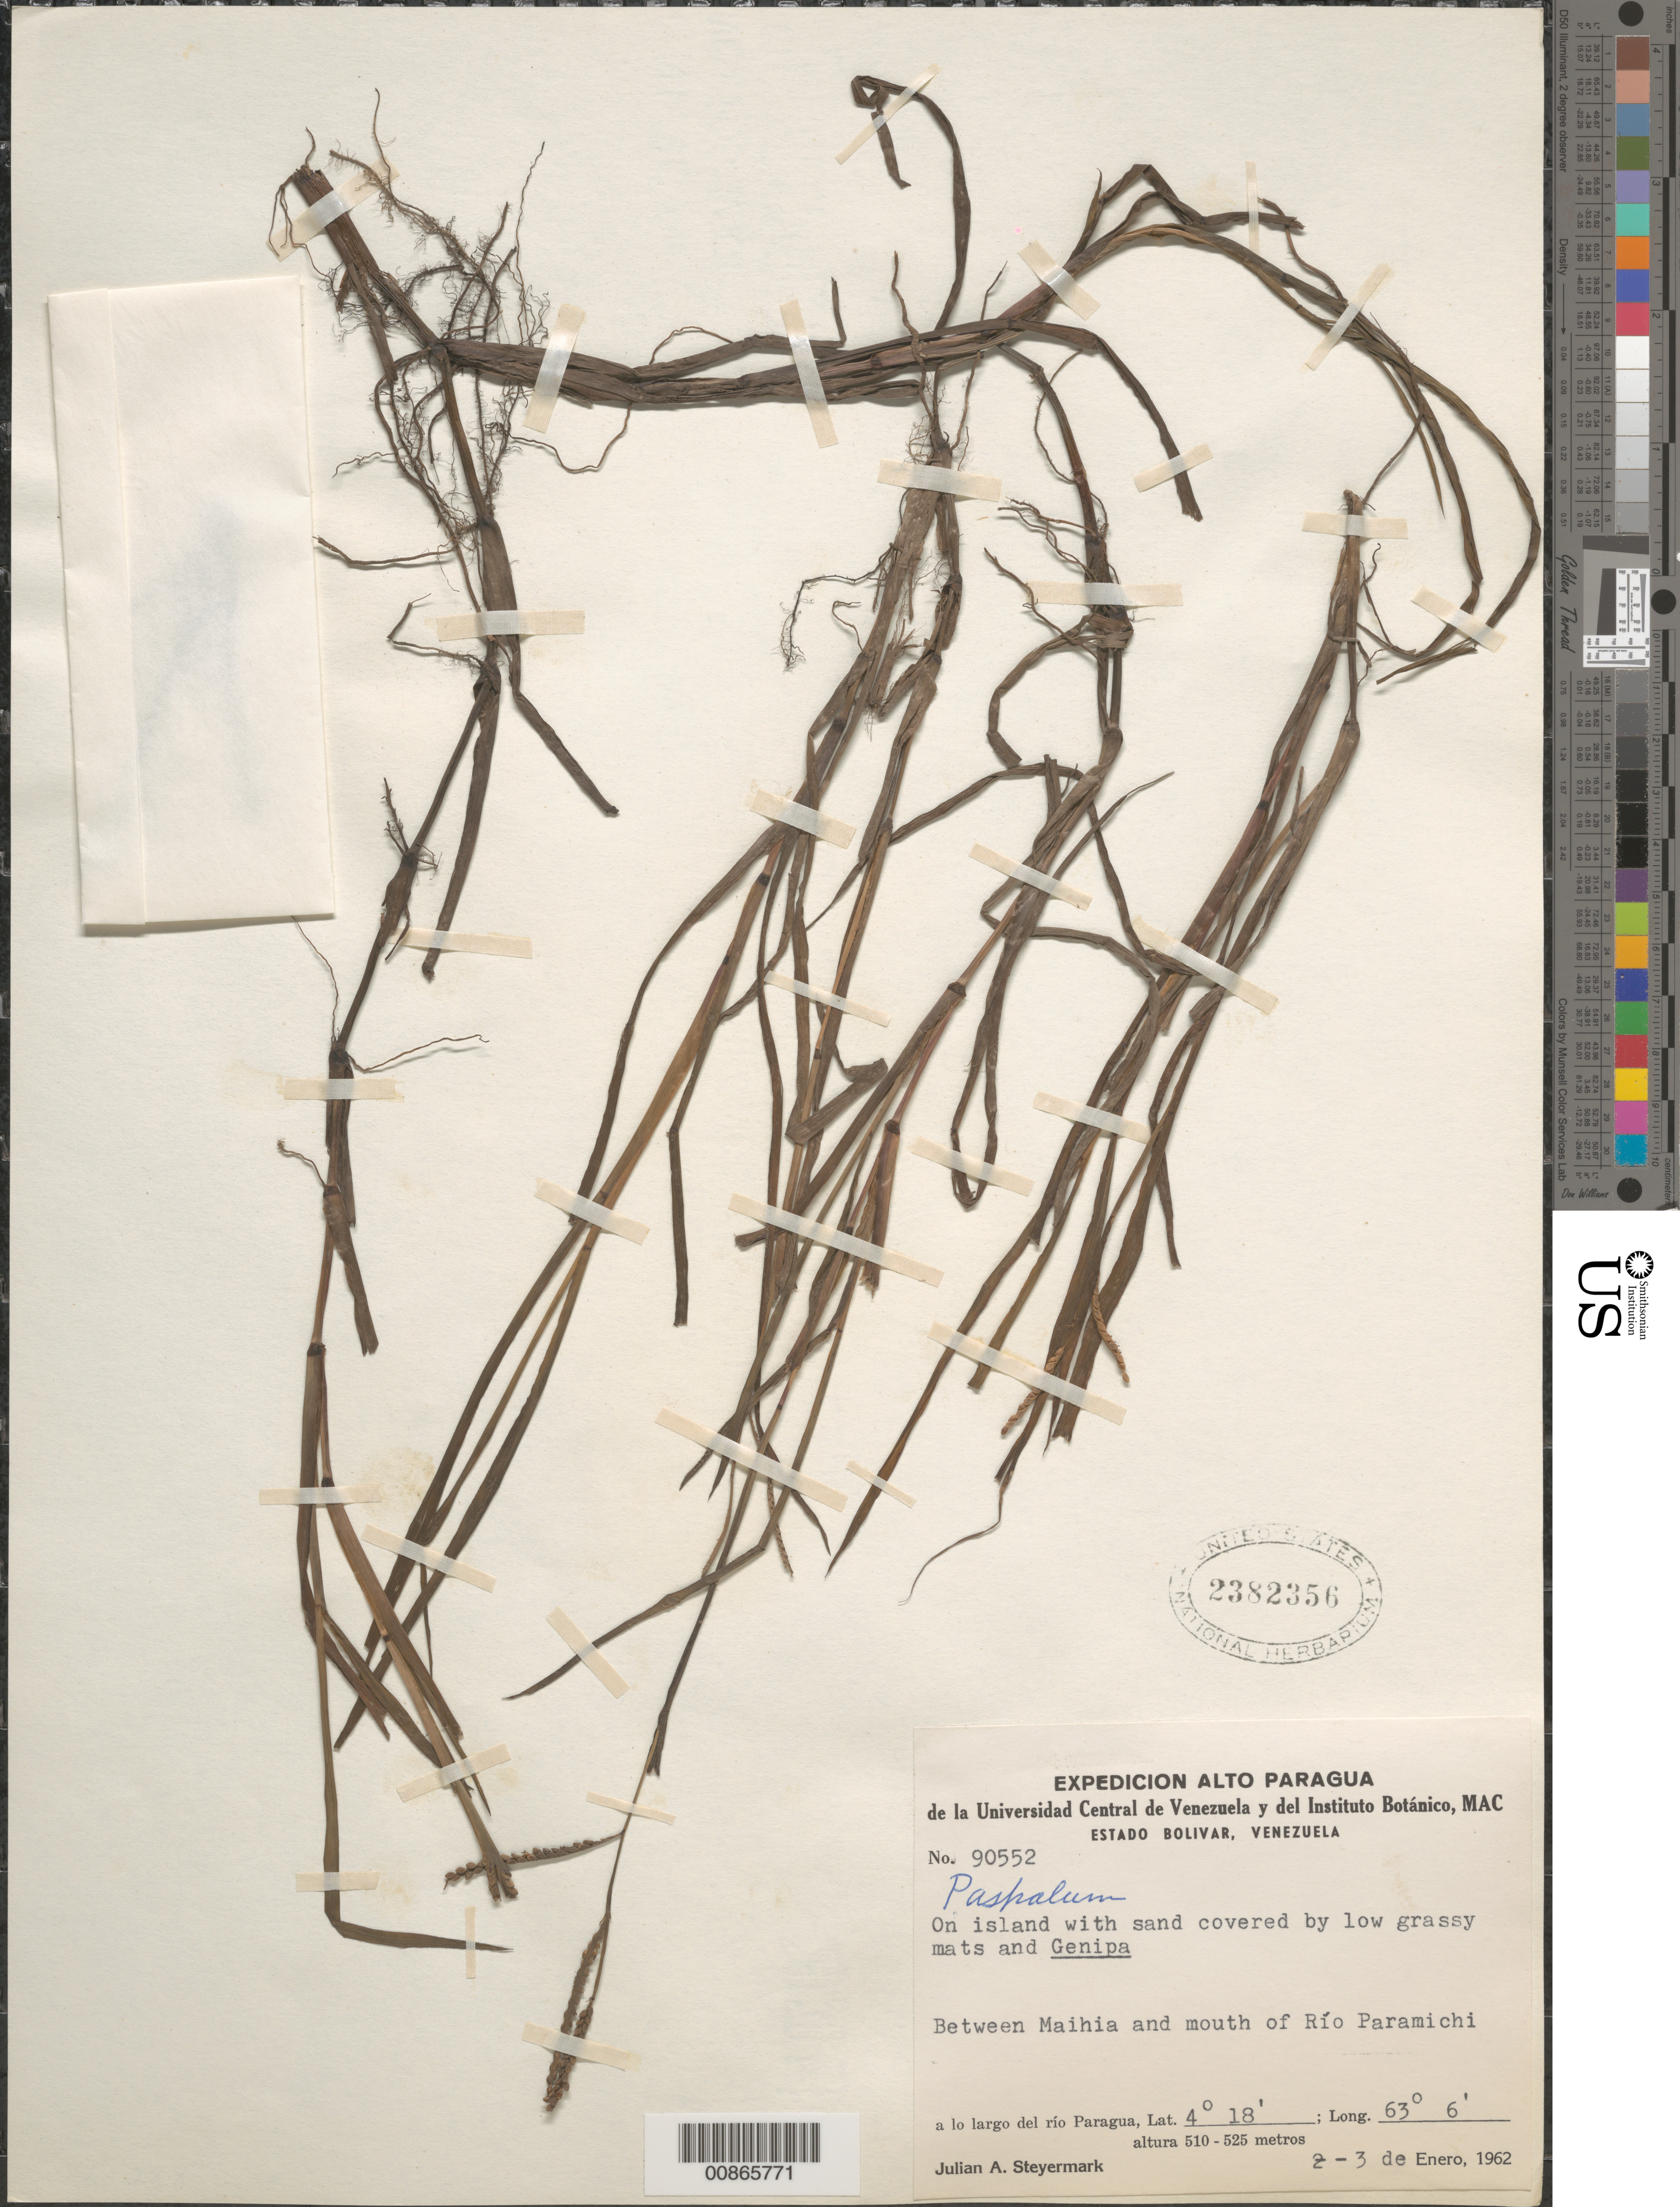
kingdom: Plantae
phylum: Tracheophyta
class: Liliopsida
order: Poales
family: Poaceae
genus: Paspalum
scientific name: Paspalum sp.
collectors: J. Steyermark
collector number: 90552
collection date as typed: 2-Jan-62 to 3-Jan-62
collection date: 1962-01-02/1962-01-03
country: Venezuela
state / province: Bolívar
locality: Maihia to mouth of Río Paramichi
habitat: On island with sand covered by low grassy mats and Genipa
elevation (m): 510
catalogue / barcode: US 2382356